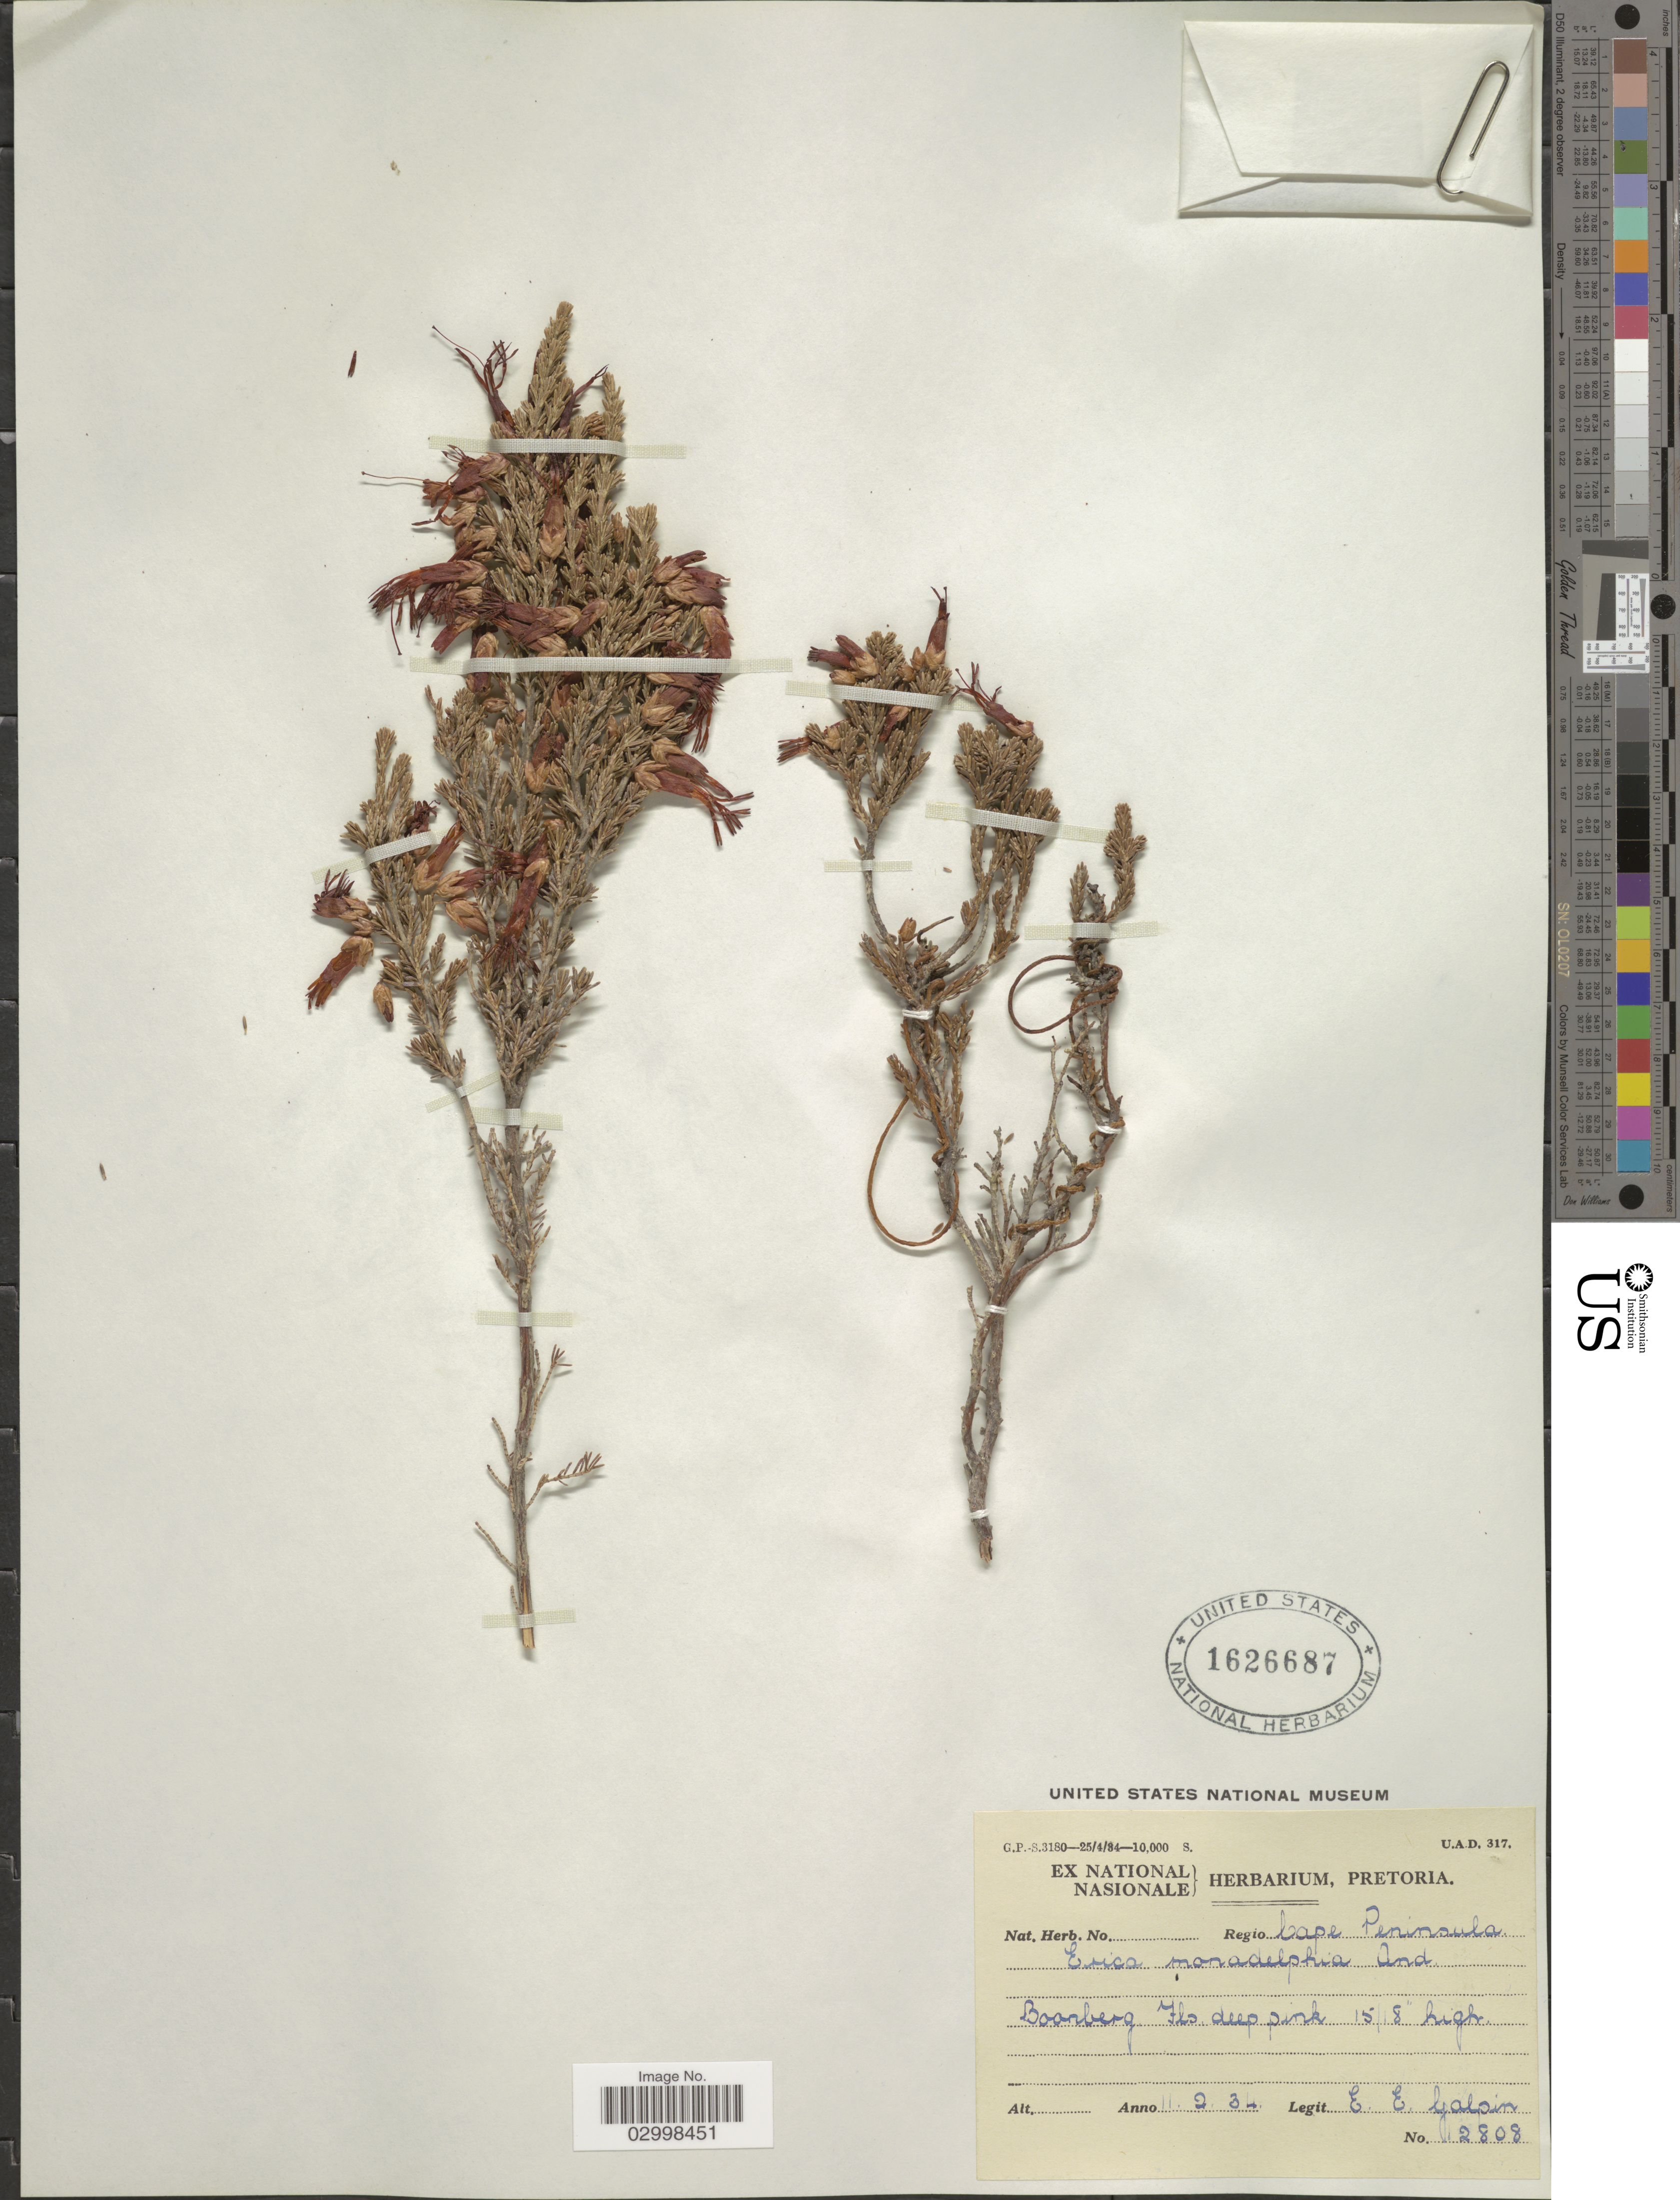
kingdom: Plantae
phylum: Tracheophyta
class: Magnoliopsida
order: Ericales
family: Ericaceae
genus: Erica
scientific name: Erica monadelpha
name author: Curtis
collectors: E. Galpin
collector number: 2808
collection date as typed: Transcribed d/m/y: 11/2/34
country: South Africa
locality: Regio Cape Peninsula. Boonberg.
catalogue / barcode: US 1626687